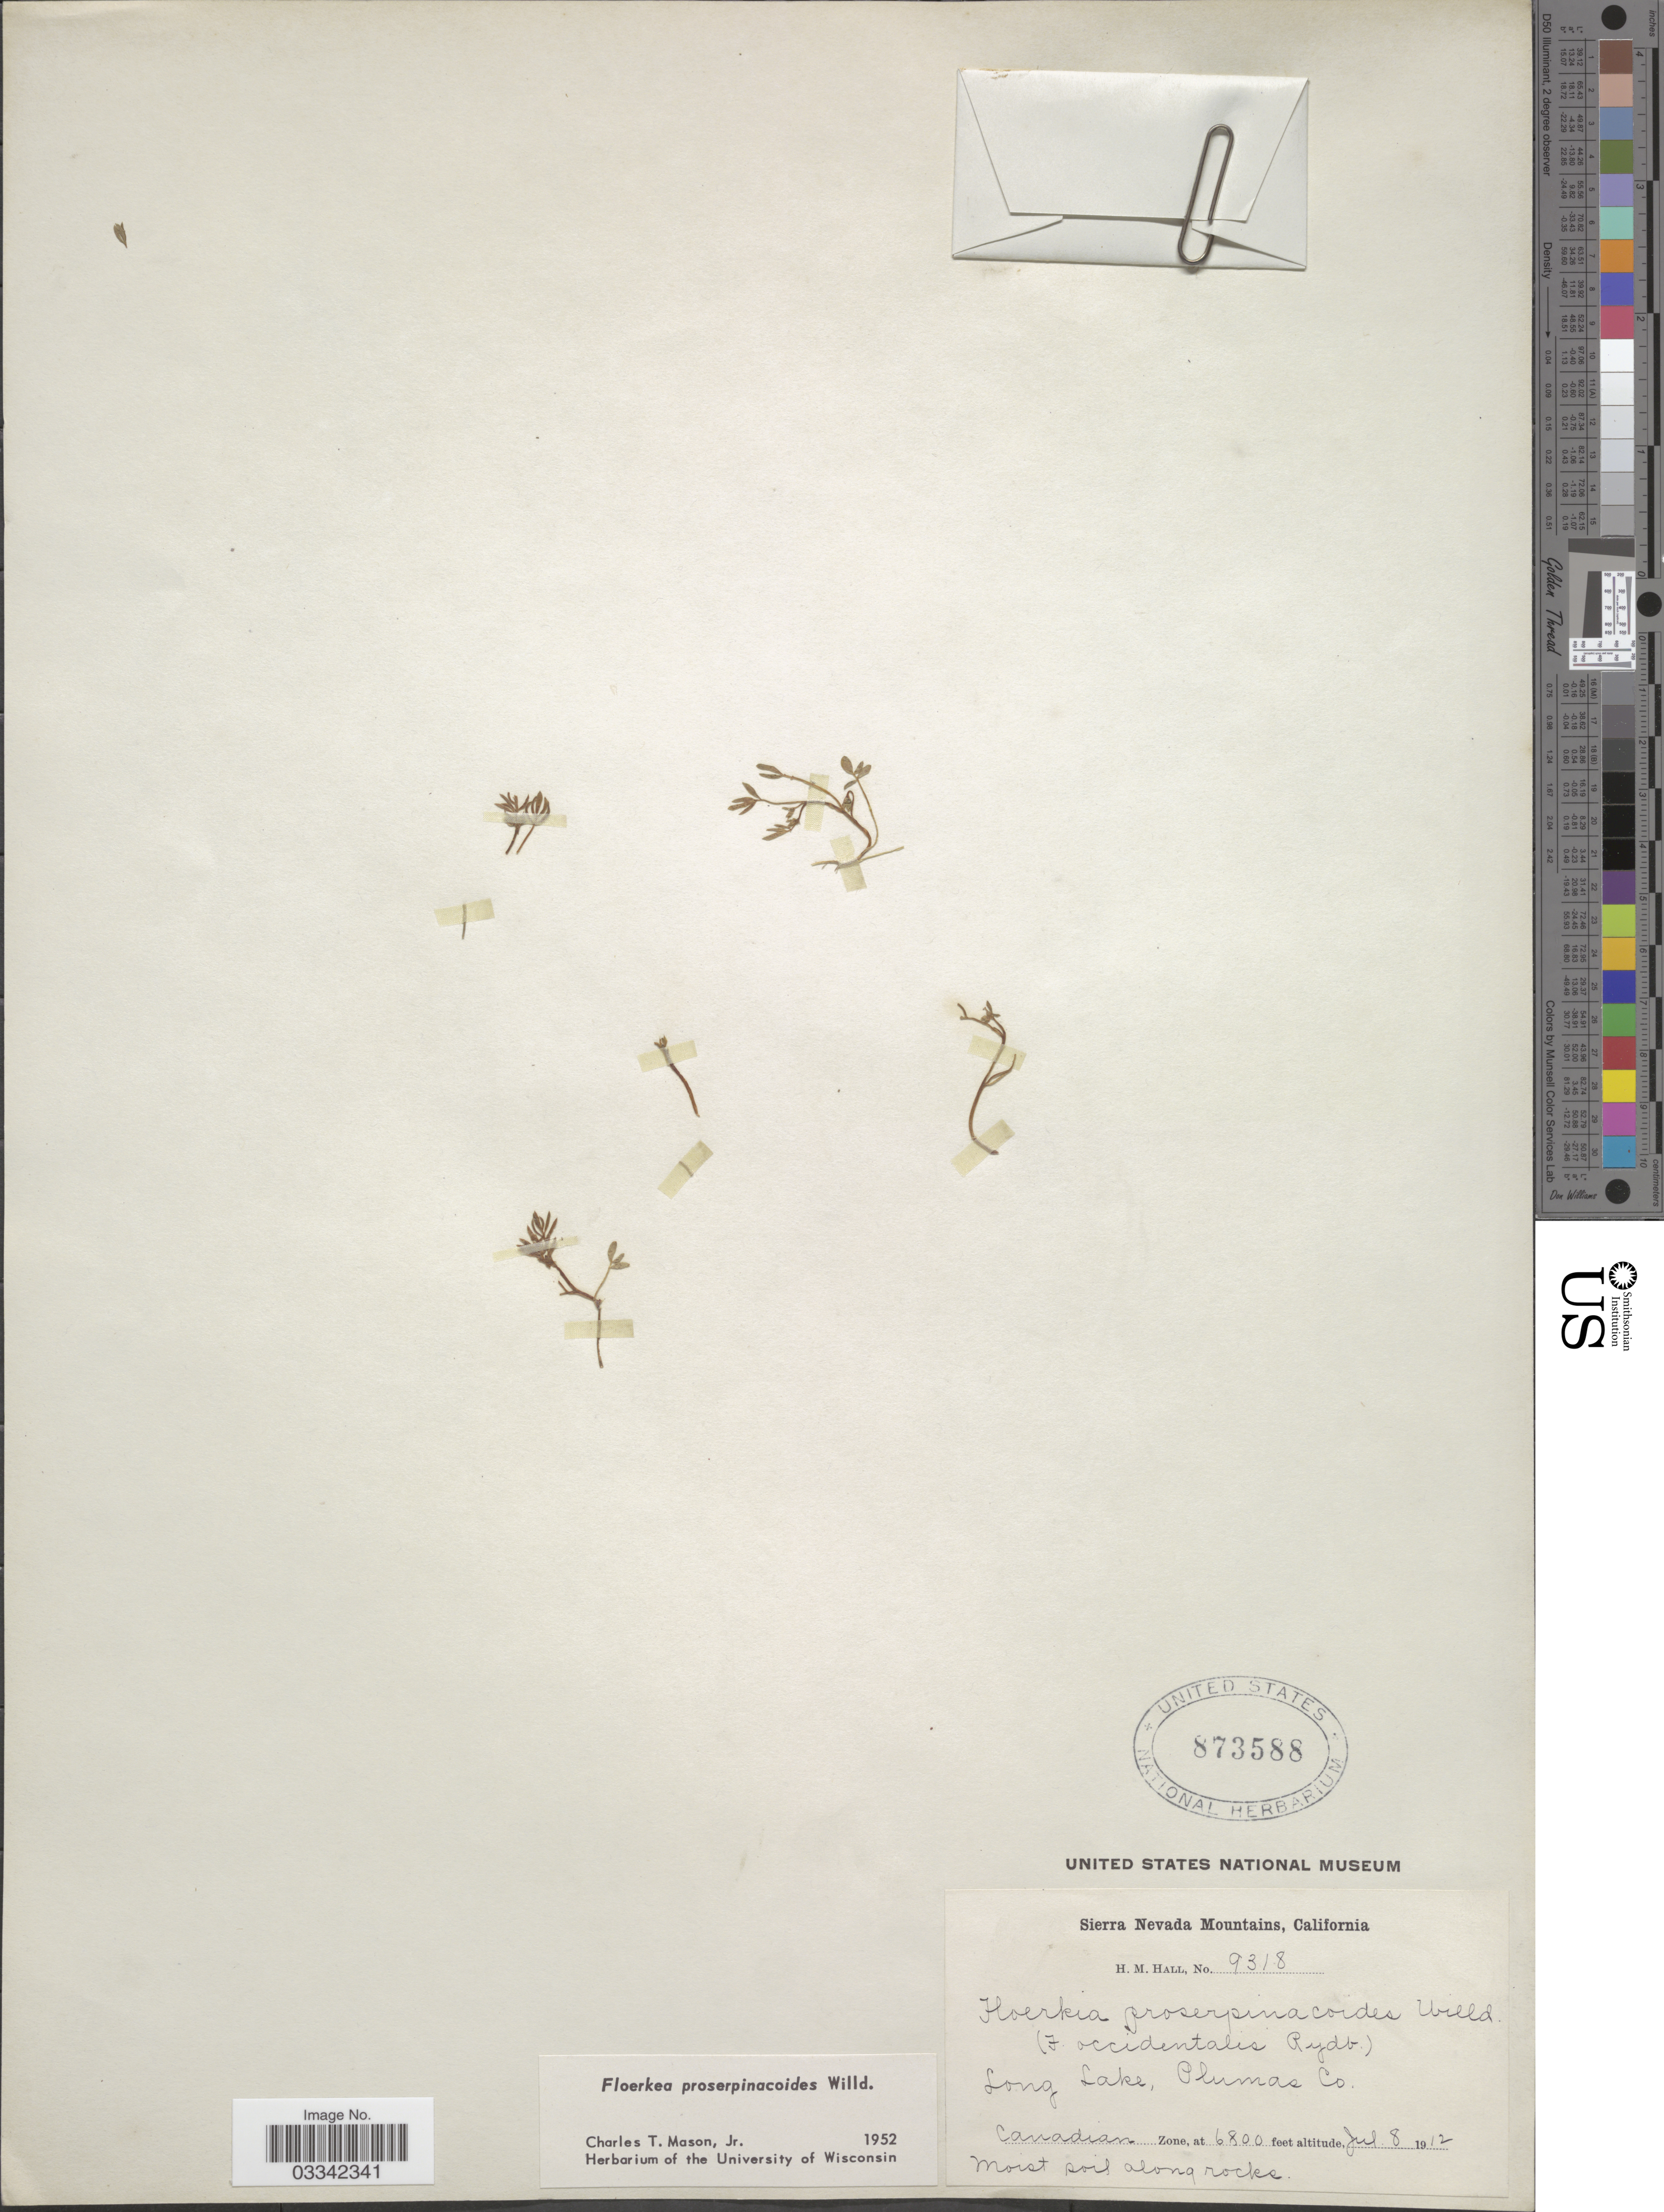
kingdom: Plantae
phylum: Tracheophyta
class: Magnoliopsida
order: Brassicales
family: Limnanthaceae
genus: Floerkea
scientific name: Floerkea proserpinacoides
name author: Willd.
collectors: H. M. Hall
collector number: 9318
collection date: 1912-07-08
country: United States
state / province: California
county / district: Plumas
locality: Sierra Nevada Mountains. Long Lake, Plumas Co. Canadian Zone.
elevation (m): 2073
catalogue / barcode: US 873588